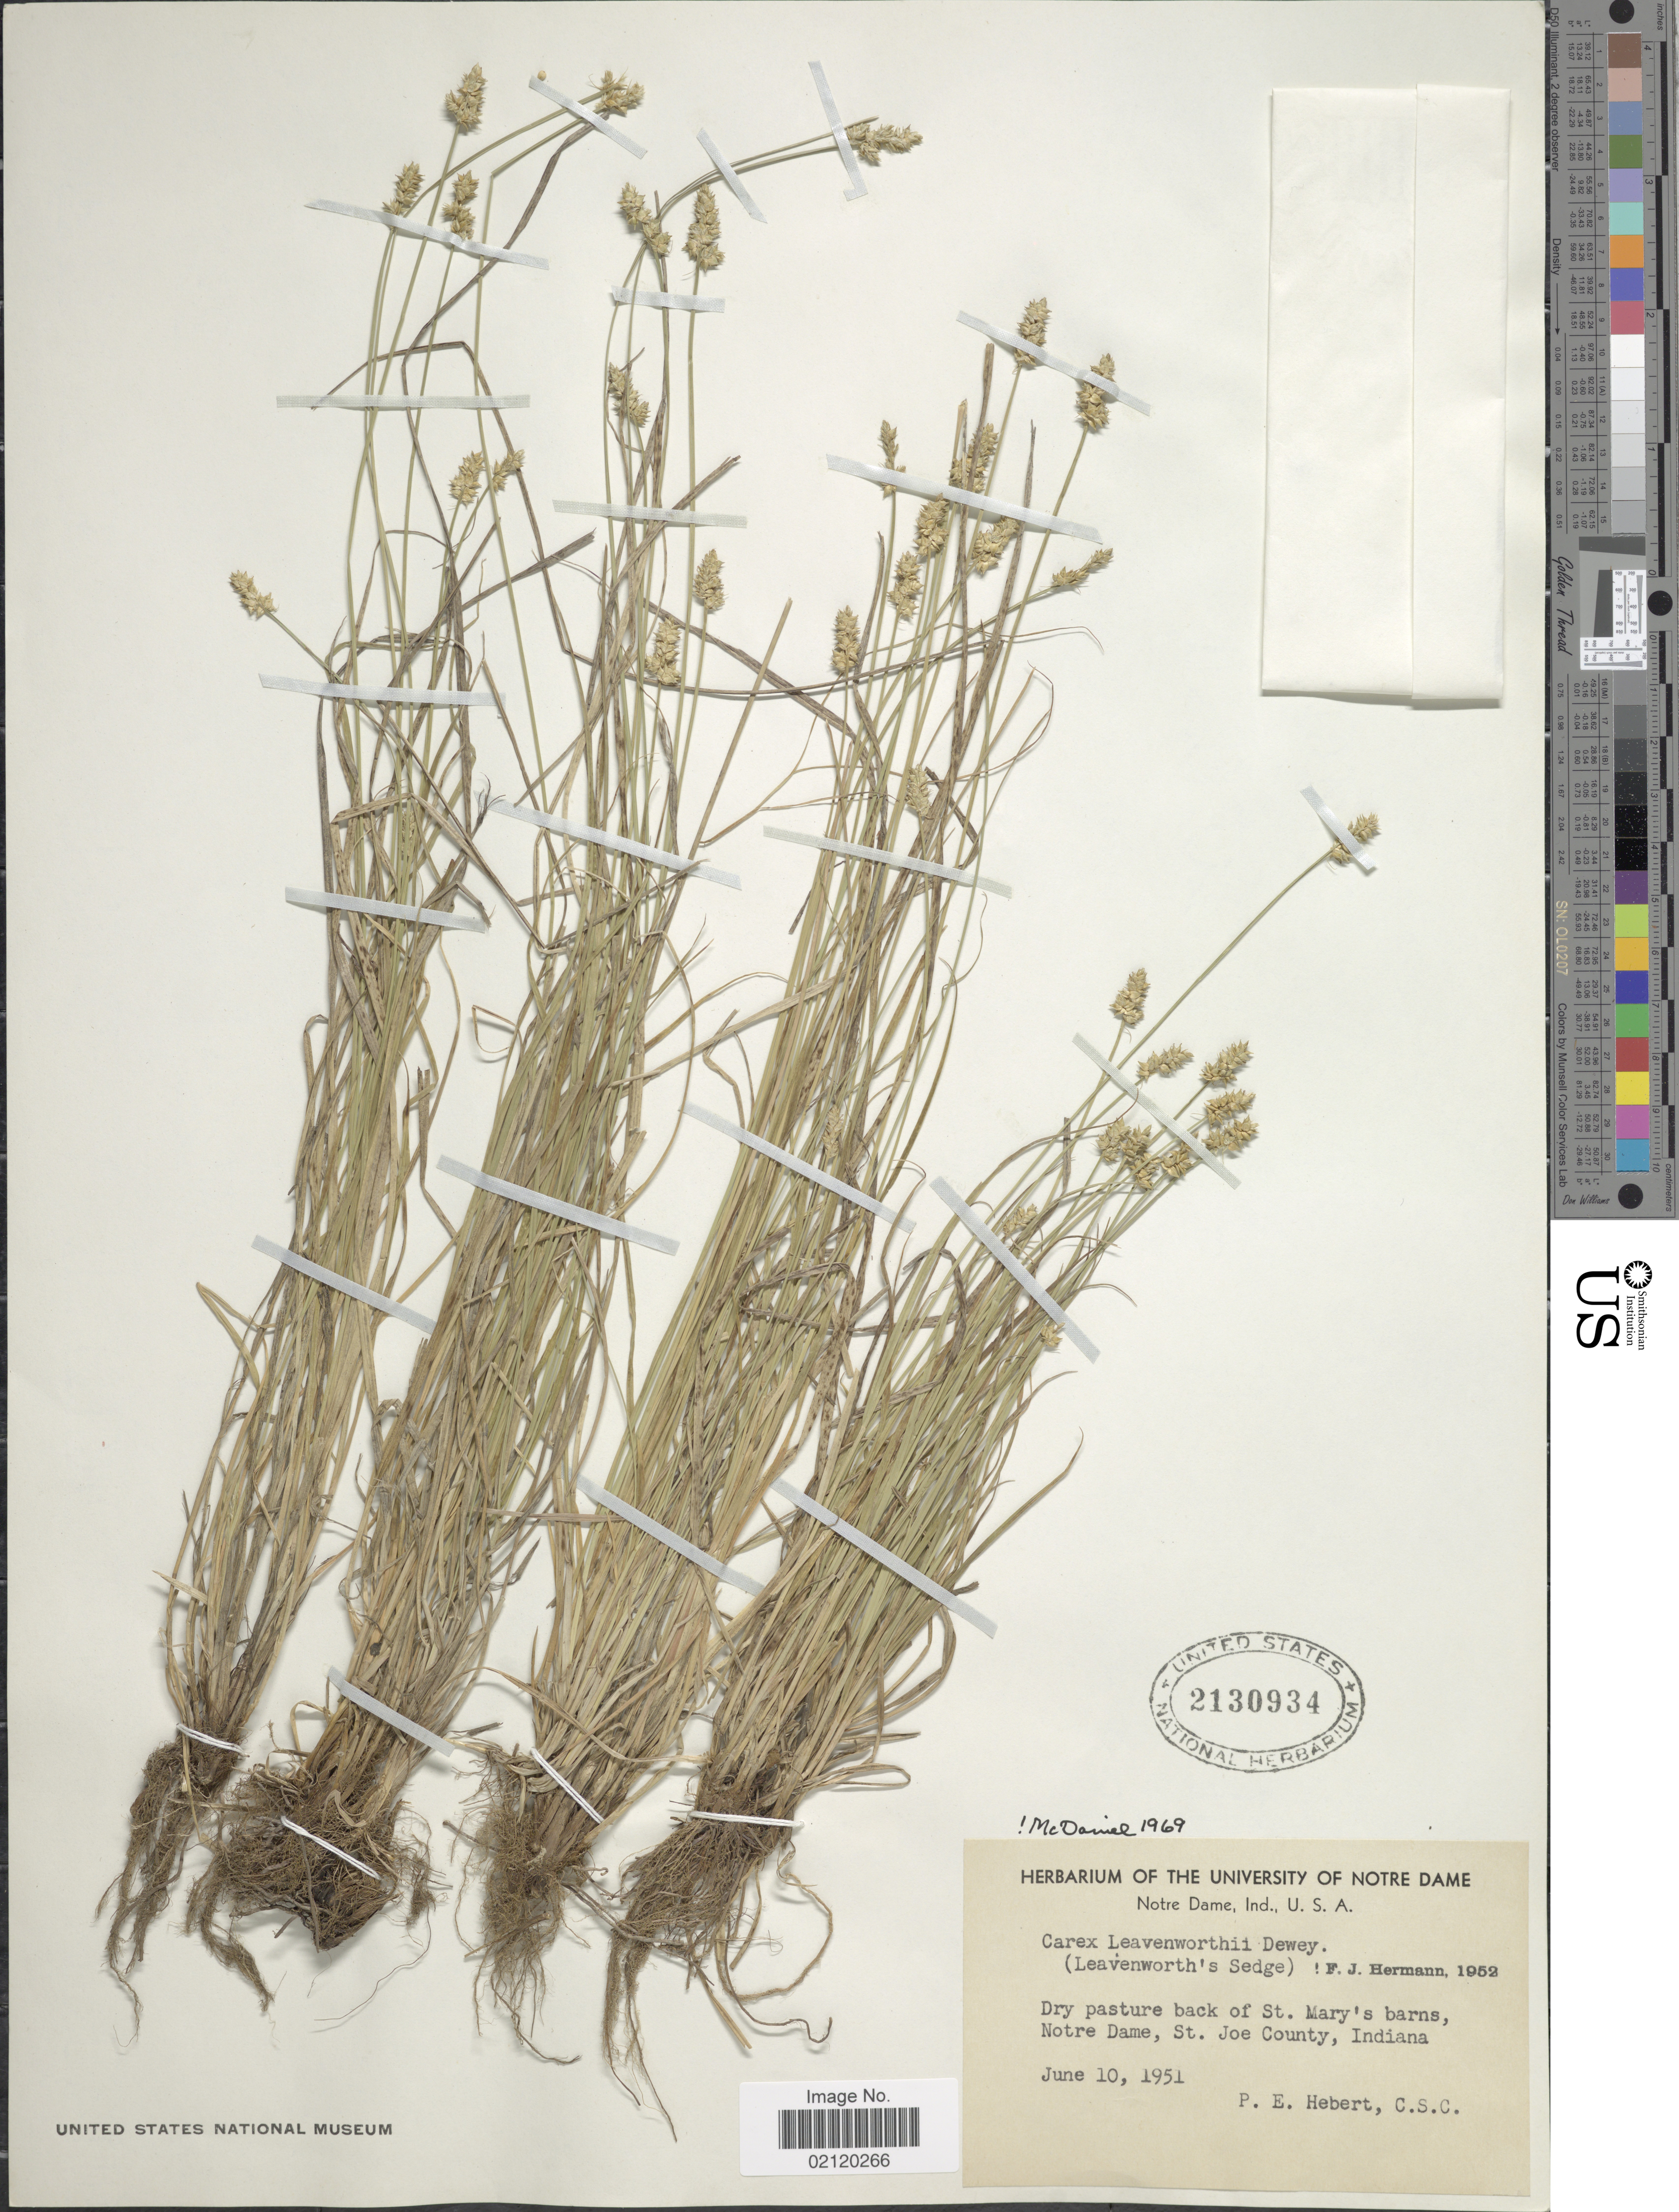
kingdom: Plantae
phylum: Tracheophyta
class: Liliopsida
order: Poales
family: Cyperaceae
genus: Carex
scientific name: Carex leavenworthii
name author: Dewey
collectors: P. Hebert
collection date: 1951-06-10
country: United States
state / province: Illinois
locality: Notre Dam, Dry pasture back of St. Mary's barns, Notre Dam, St. Joe County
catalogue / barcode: US 2130934